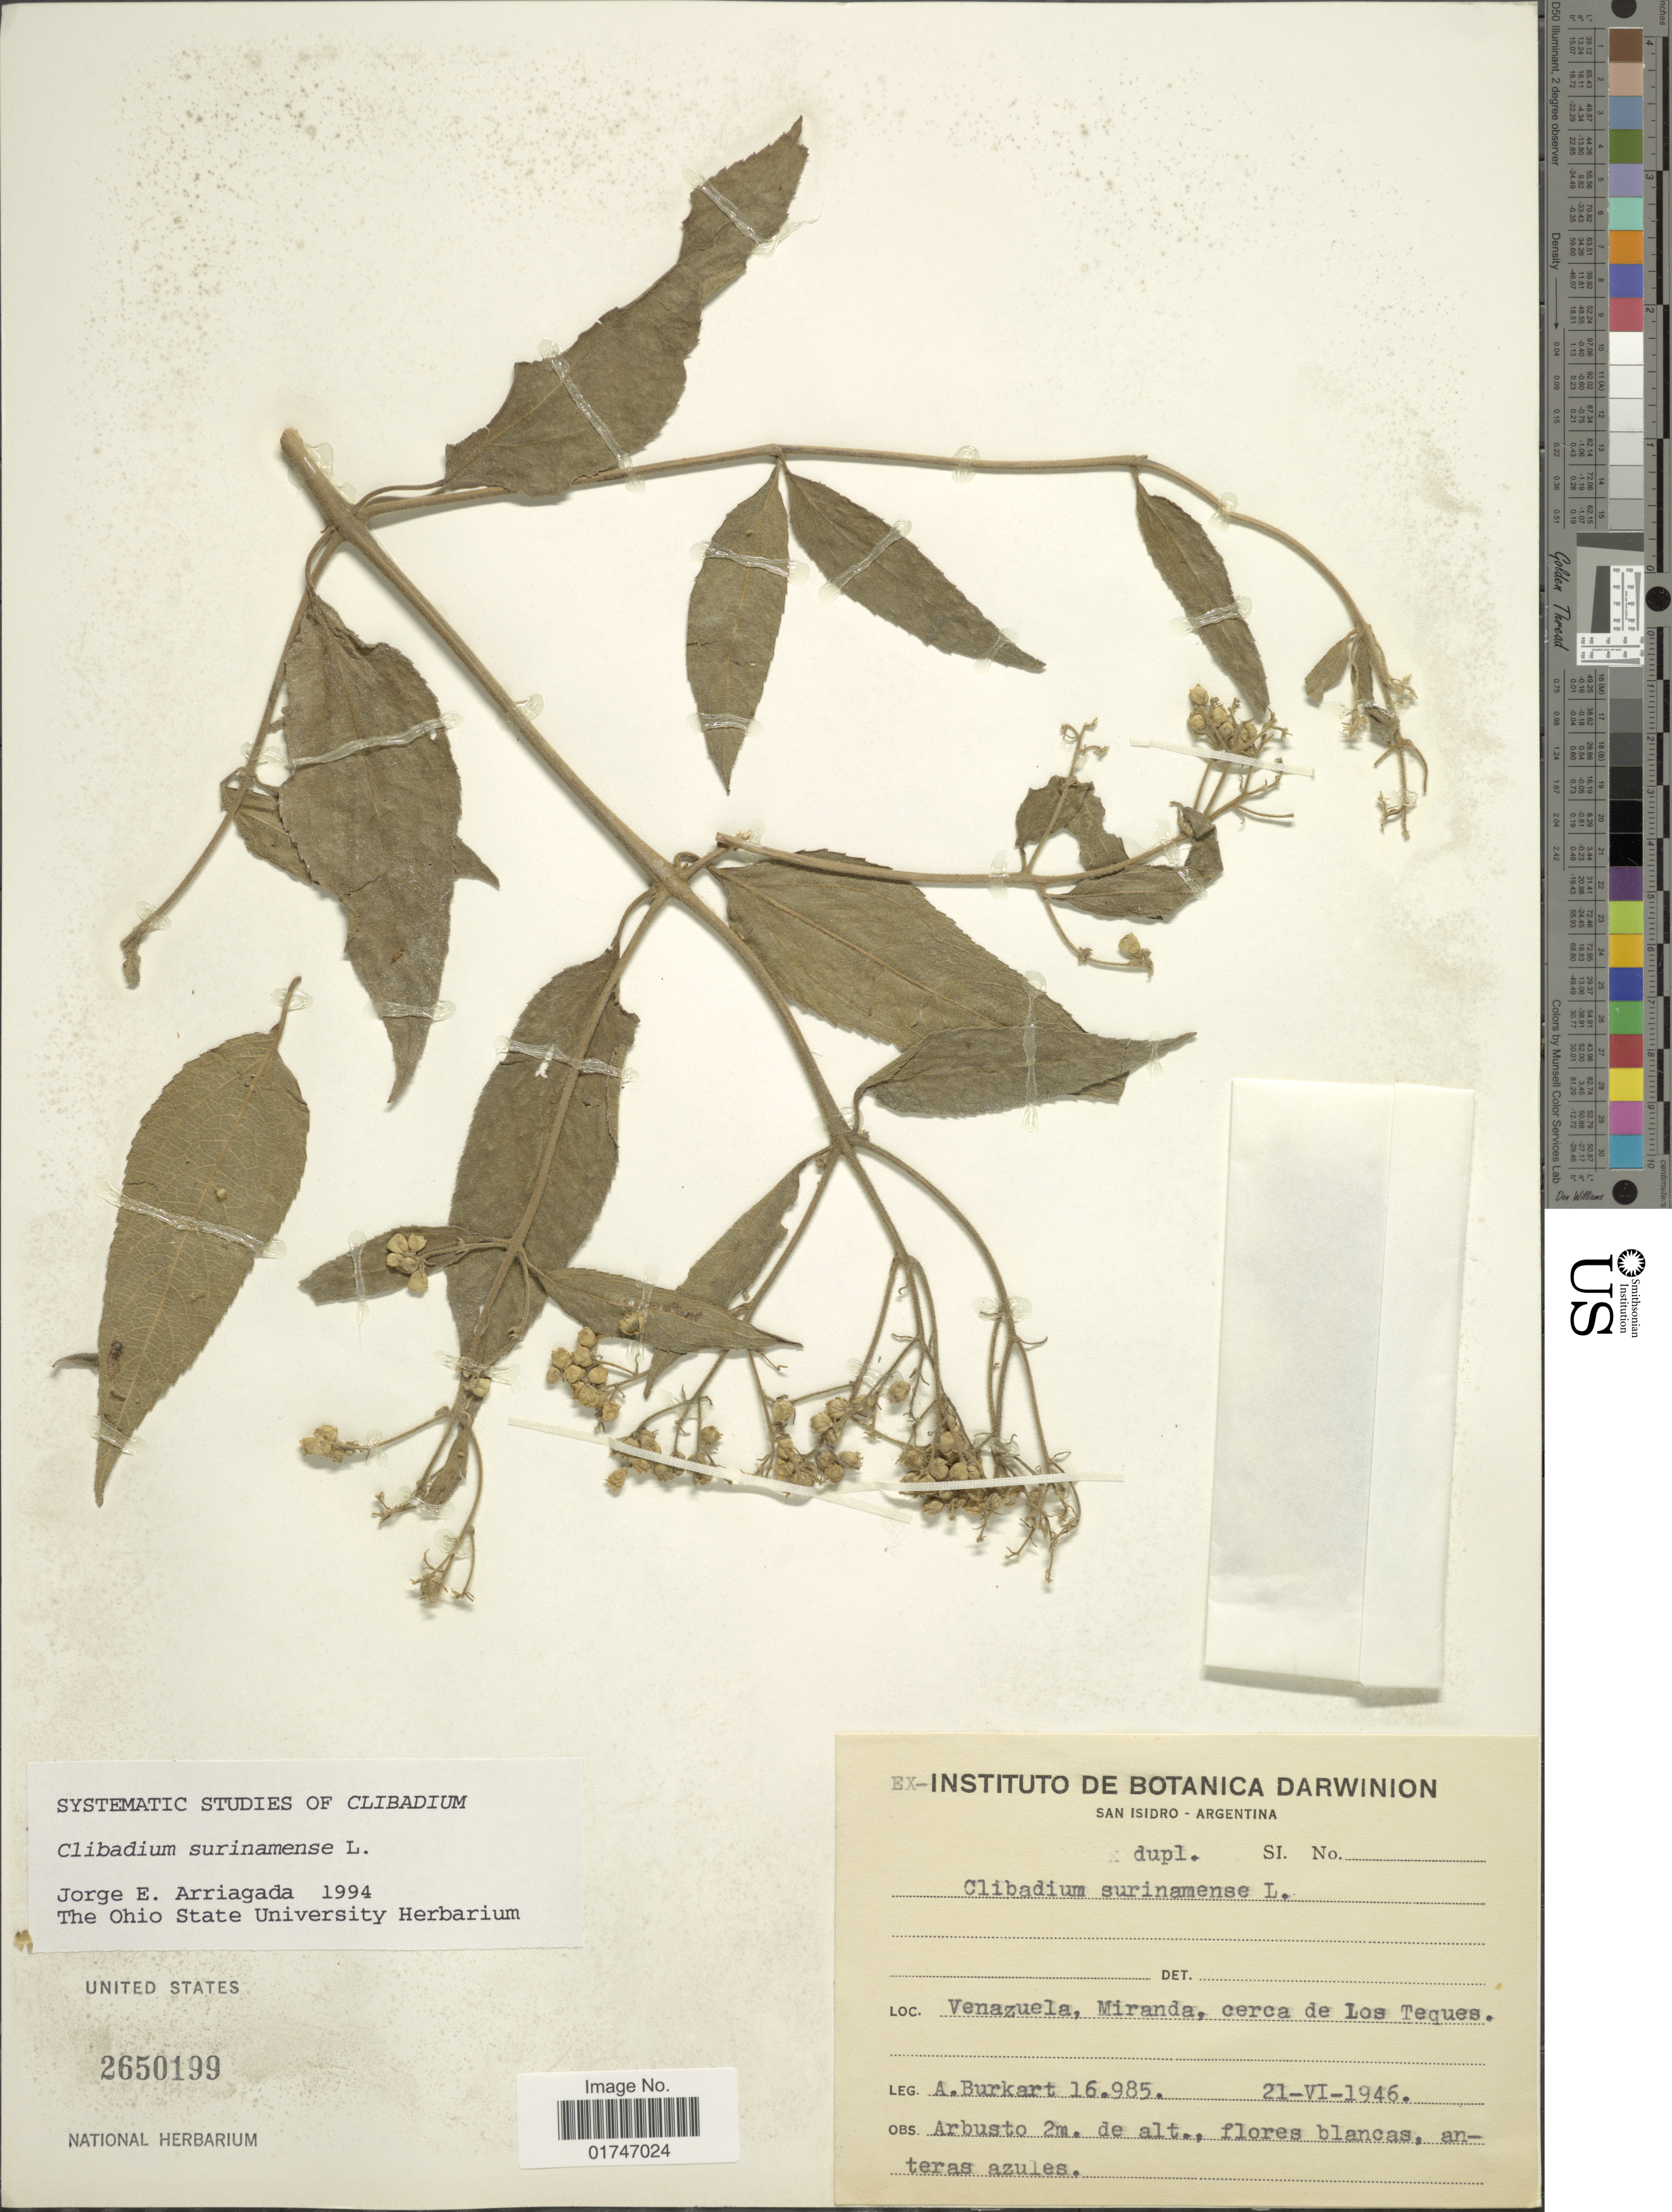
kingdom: Plantae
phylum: Tracheophyta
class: Magnoliopsida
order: Asterales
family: Asteraceae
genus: Clibadium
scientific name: Clibadium surinamense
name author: L.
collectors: A. E. Burkart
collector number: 16985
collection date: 1946-06-21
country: Venezuela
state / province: Miranda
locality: Cerca de Los Teques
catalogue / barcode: US 2650199